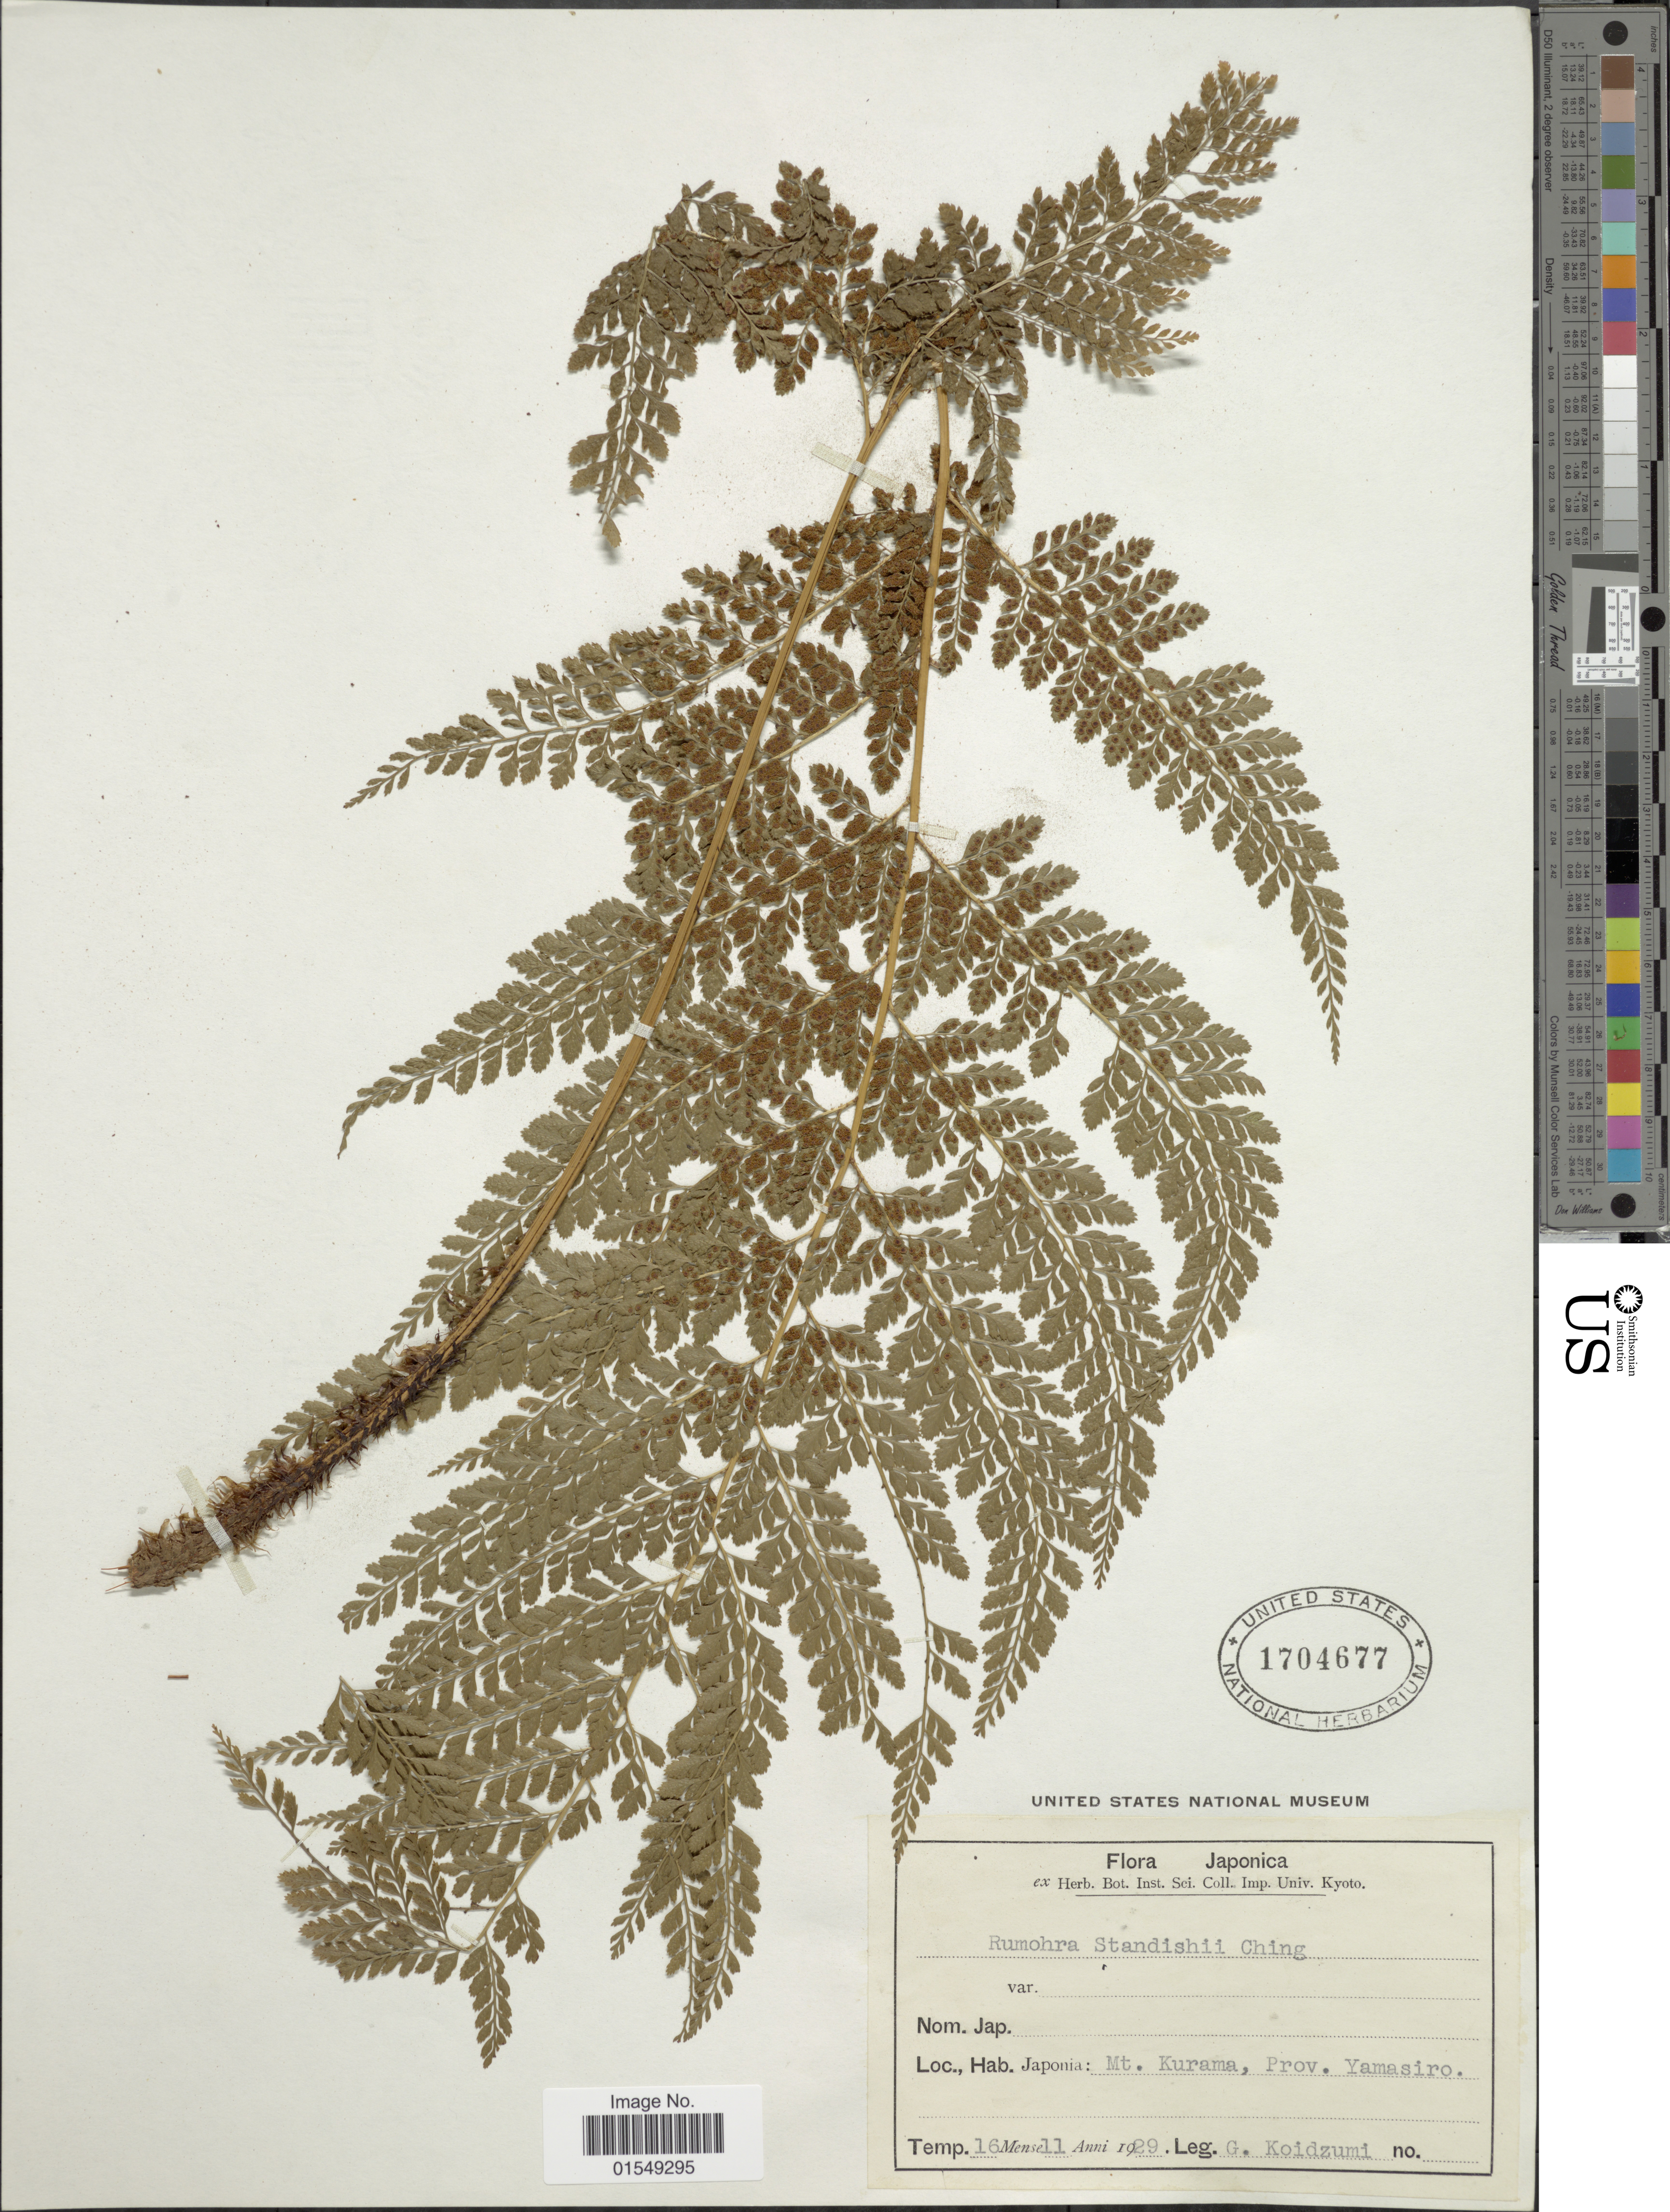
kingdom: Plantae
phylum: Tracheophyta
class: Polypodiopsida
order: Polypodiales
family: Dryopteridaceae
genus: Arachniodes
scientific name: Arachniodes standishii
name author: (T. Moore) Ohwi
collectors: G. Koidzumi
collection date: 1929-11-16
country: Japan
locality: Japonica, Japonia: Mt. Kurama, prov. Yamasiro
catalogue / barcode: US 1704677